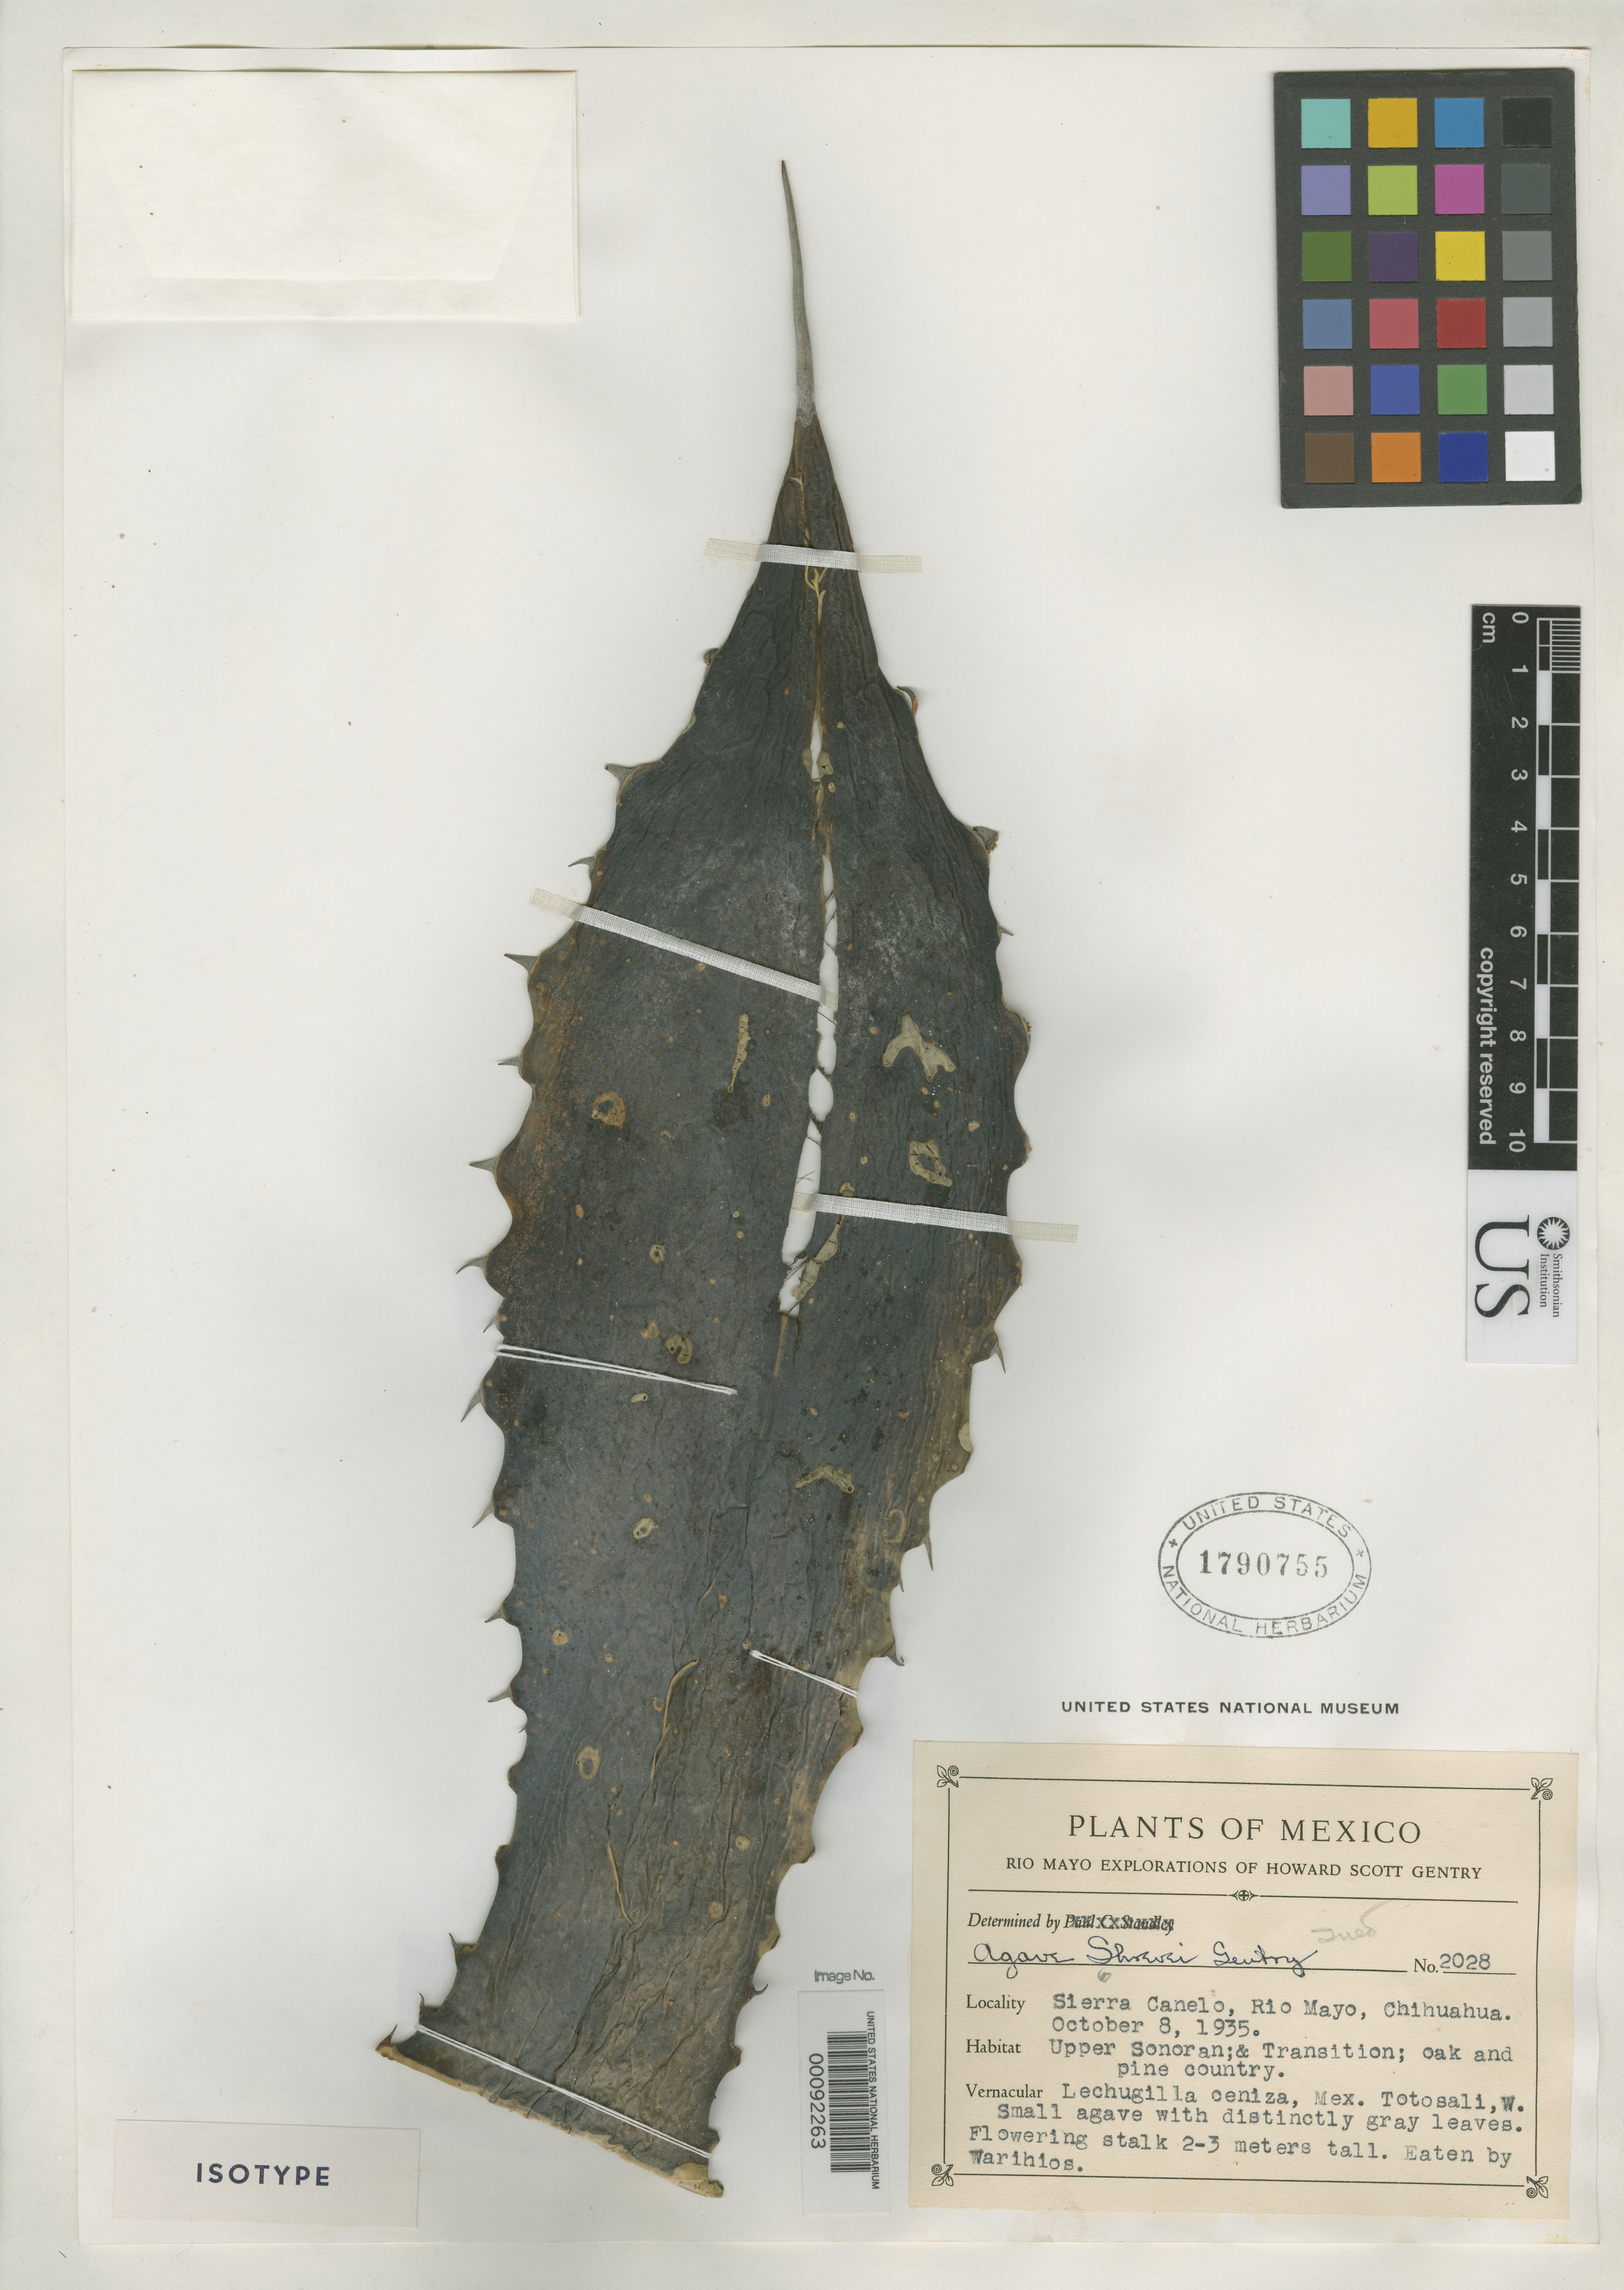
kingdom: Plantae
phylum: Tracheophyta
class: Liliopsida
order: Asparagales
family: Asparagaceae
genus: Agave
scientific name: Agave shrevei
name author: Gentry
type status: Type Collection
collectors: H. S. Gentry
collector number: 2028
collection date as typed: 08 Oct 1935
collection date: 1935-10-08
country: Mexico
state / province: Chihuahua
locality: Sierra Canelo, Rio Mayo.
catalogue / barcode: US 1790755